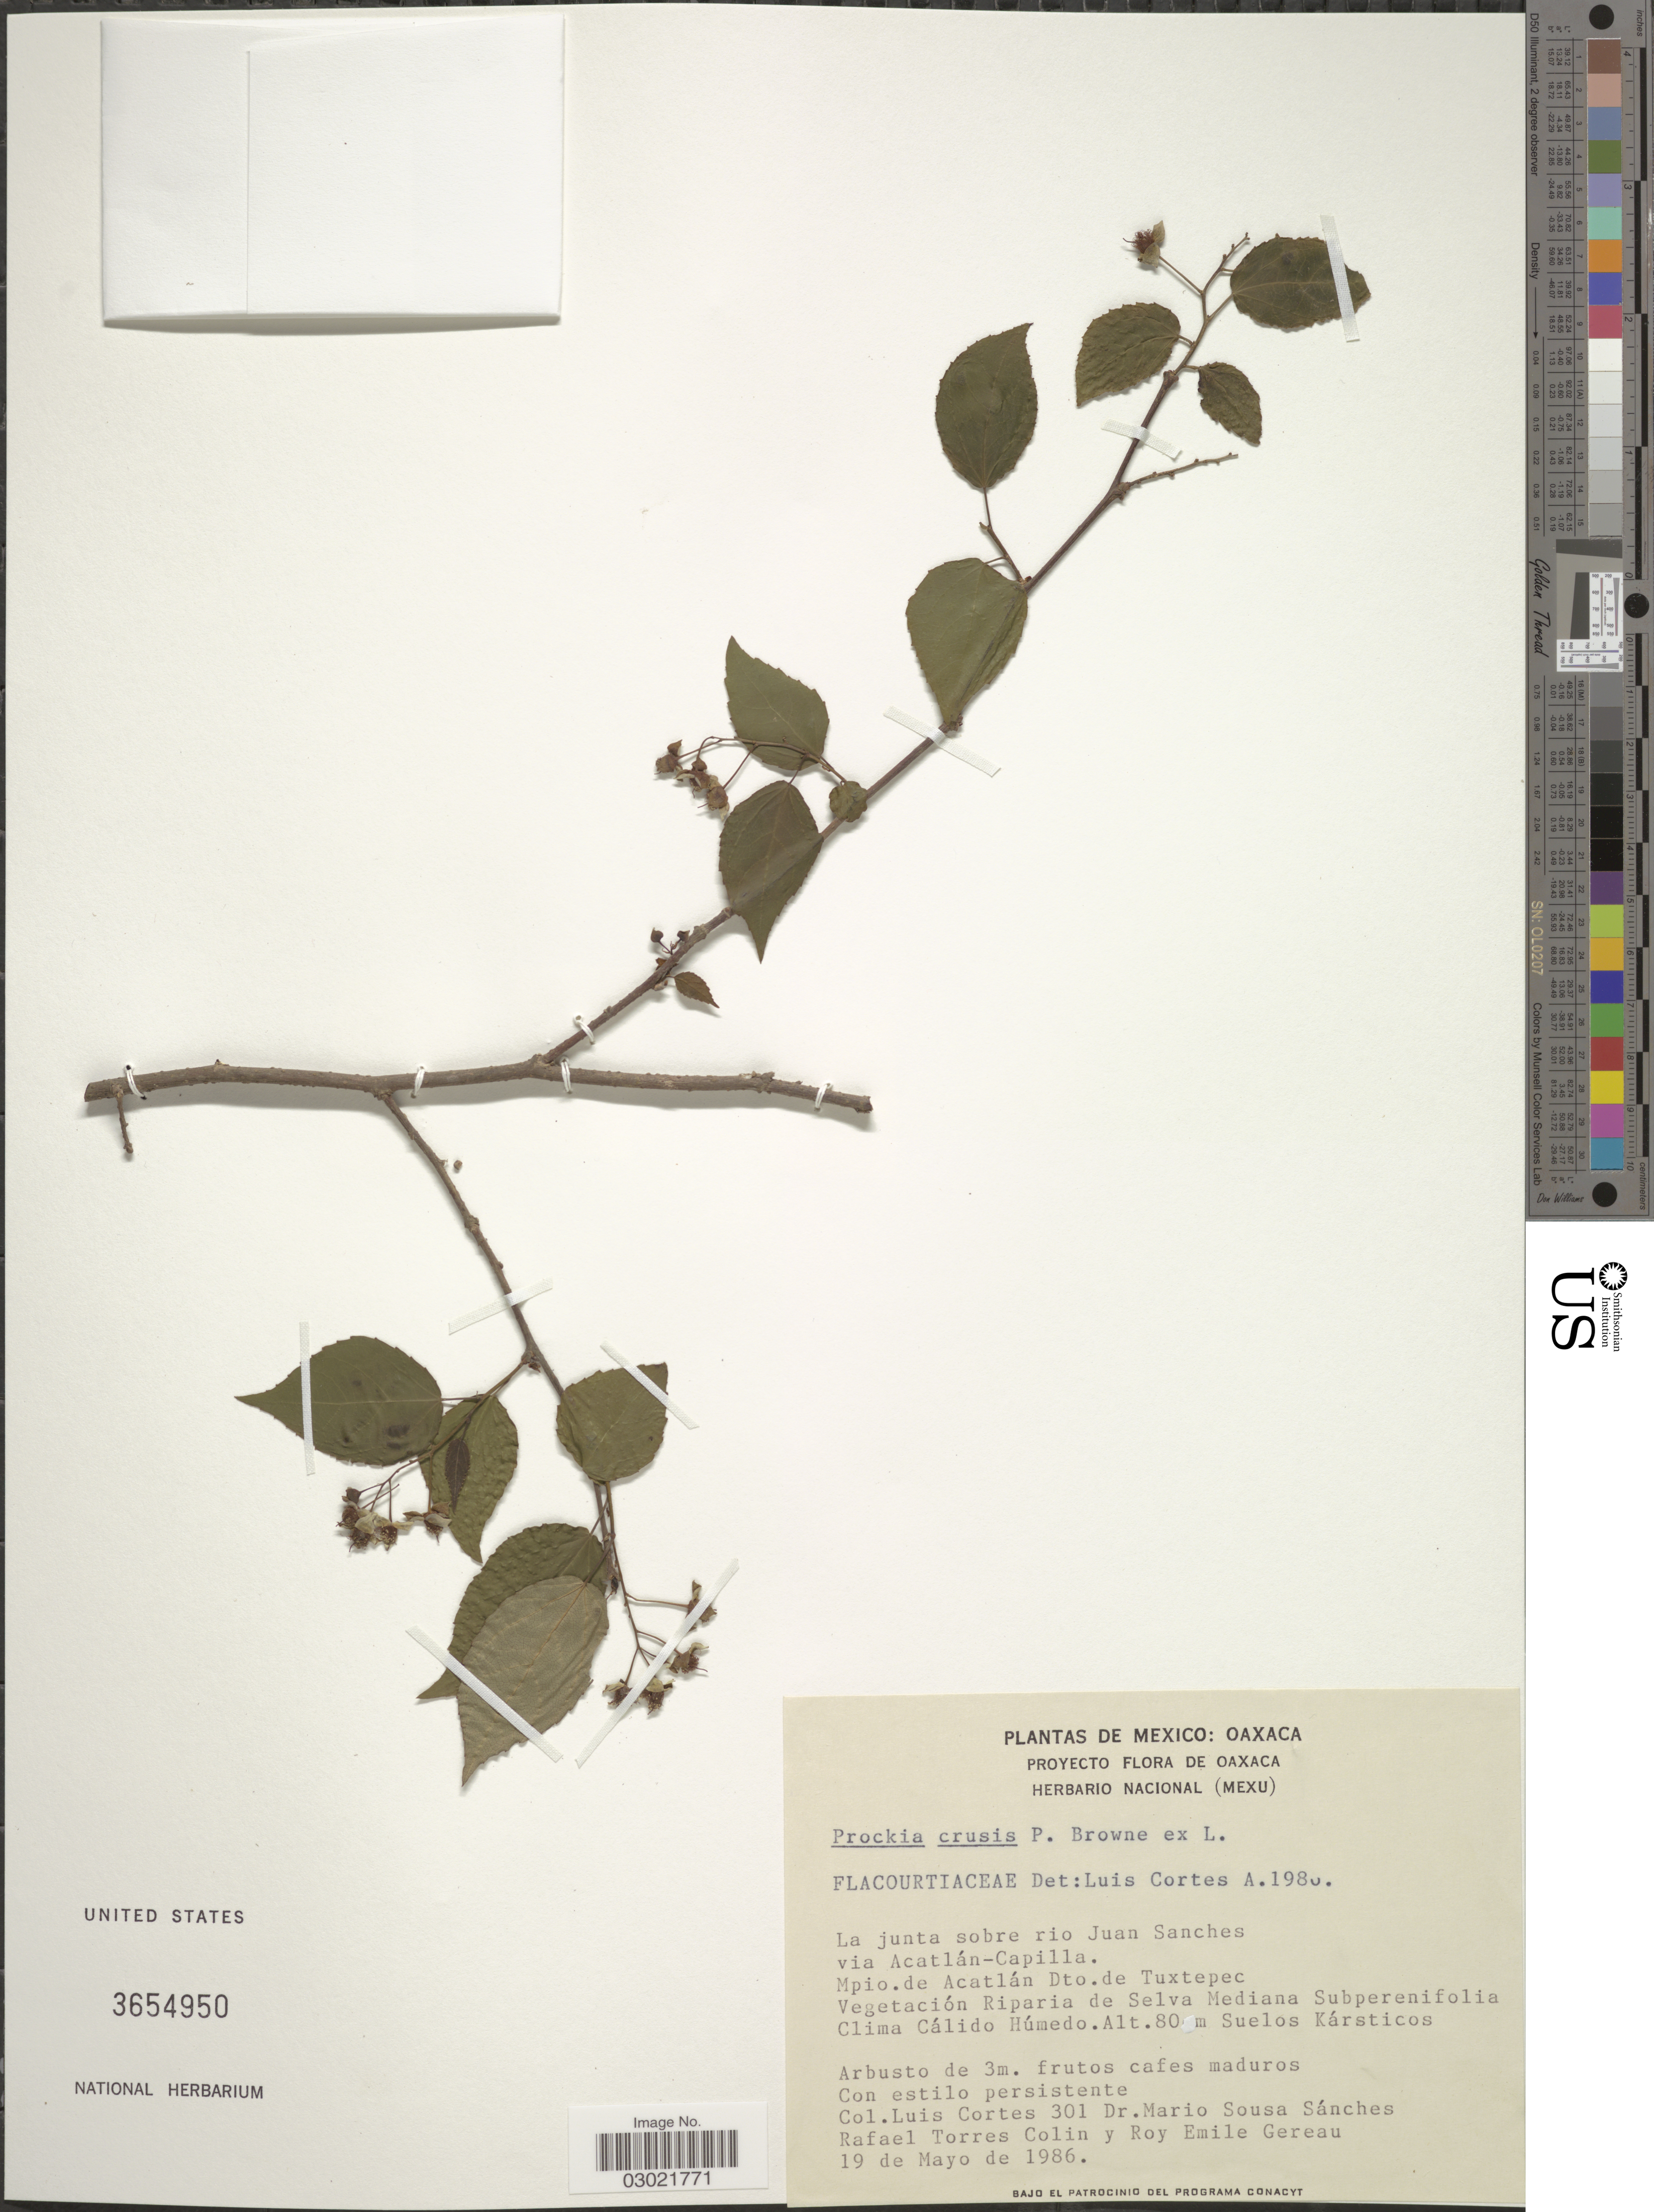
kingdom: Plantae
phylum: Tracheophyta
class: Magnoliopsida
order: Malpighiales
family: Salicaceae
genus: Prockia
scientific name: Prockia crucis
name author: P. Browne ex L.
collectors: L. Cortes, M. Sousa S., R. Torres C. & R. E. Gereau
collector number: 301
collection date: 1986-05-19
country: Mexico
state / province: Oaxaca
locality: La junta sobre rio Juan Sanches via Acatlán-Capilla. Mpio. de Acatlán Dto. de Tuxtepec. Vegetación Riparia de Selva Mediana Subperenifolia Clima Cálido Húmedo.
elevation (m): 80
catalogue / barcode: US 3654950